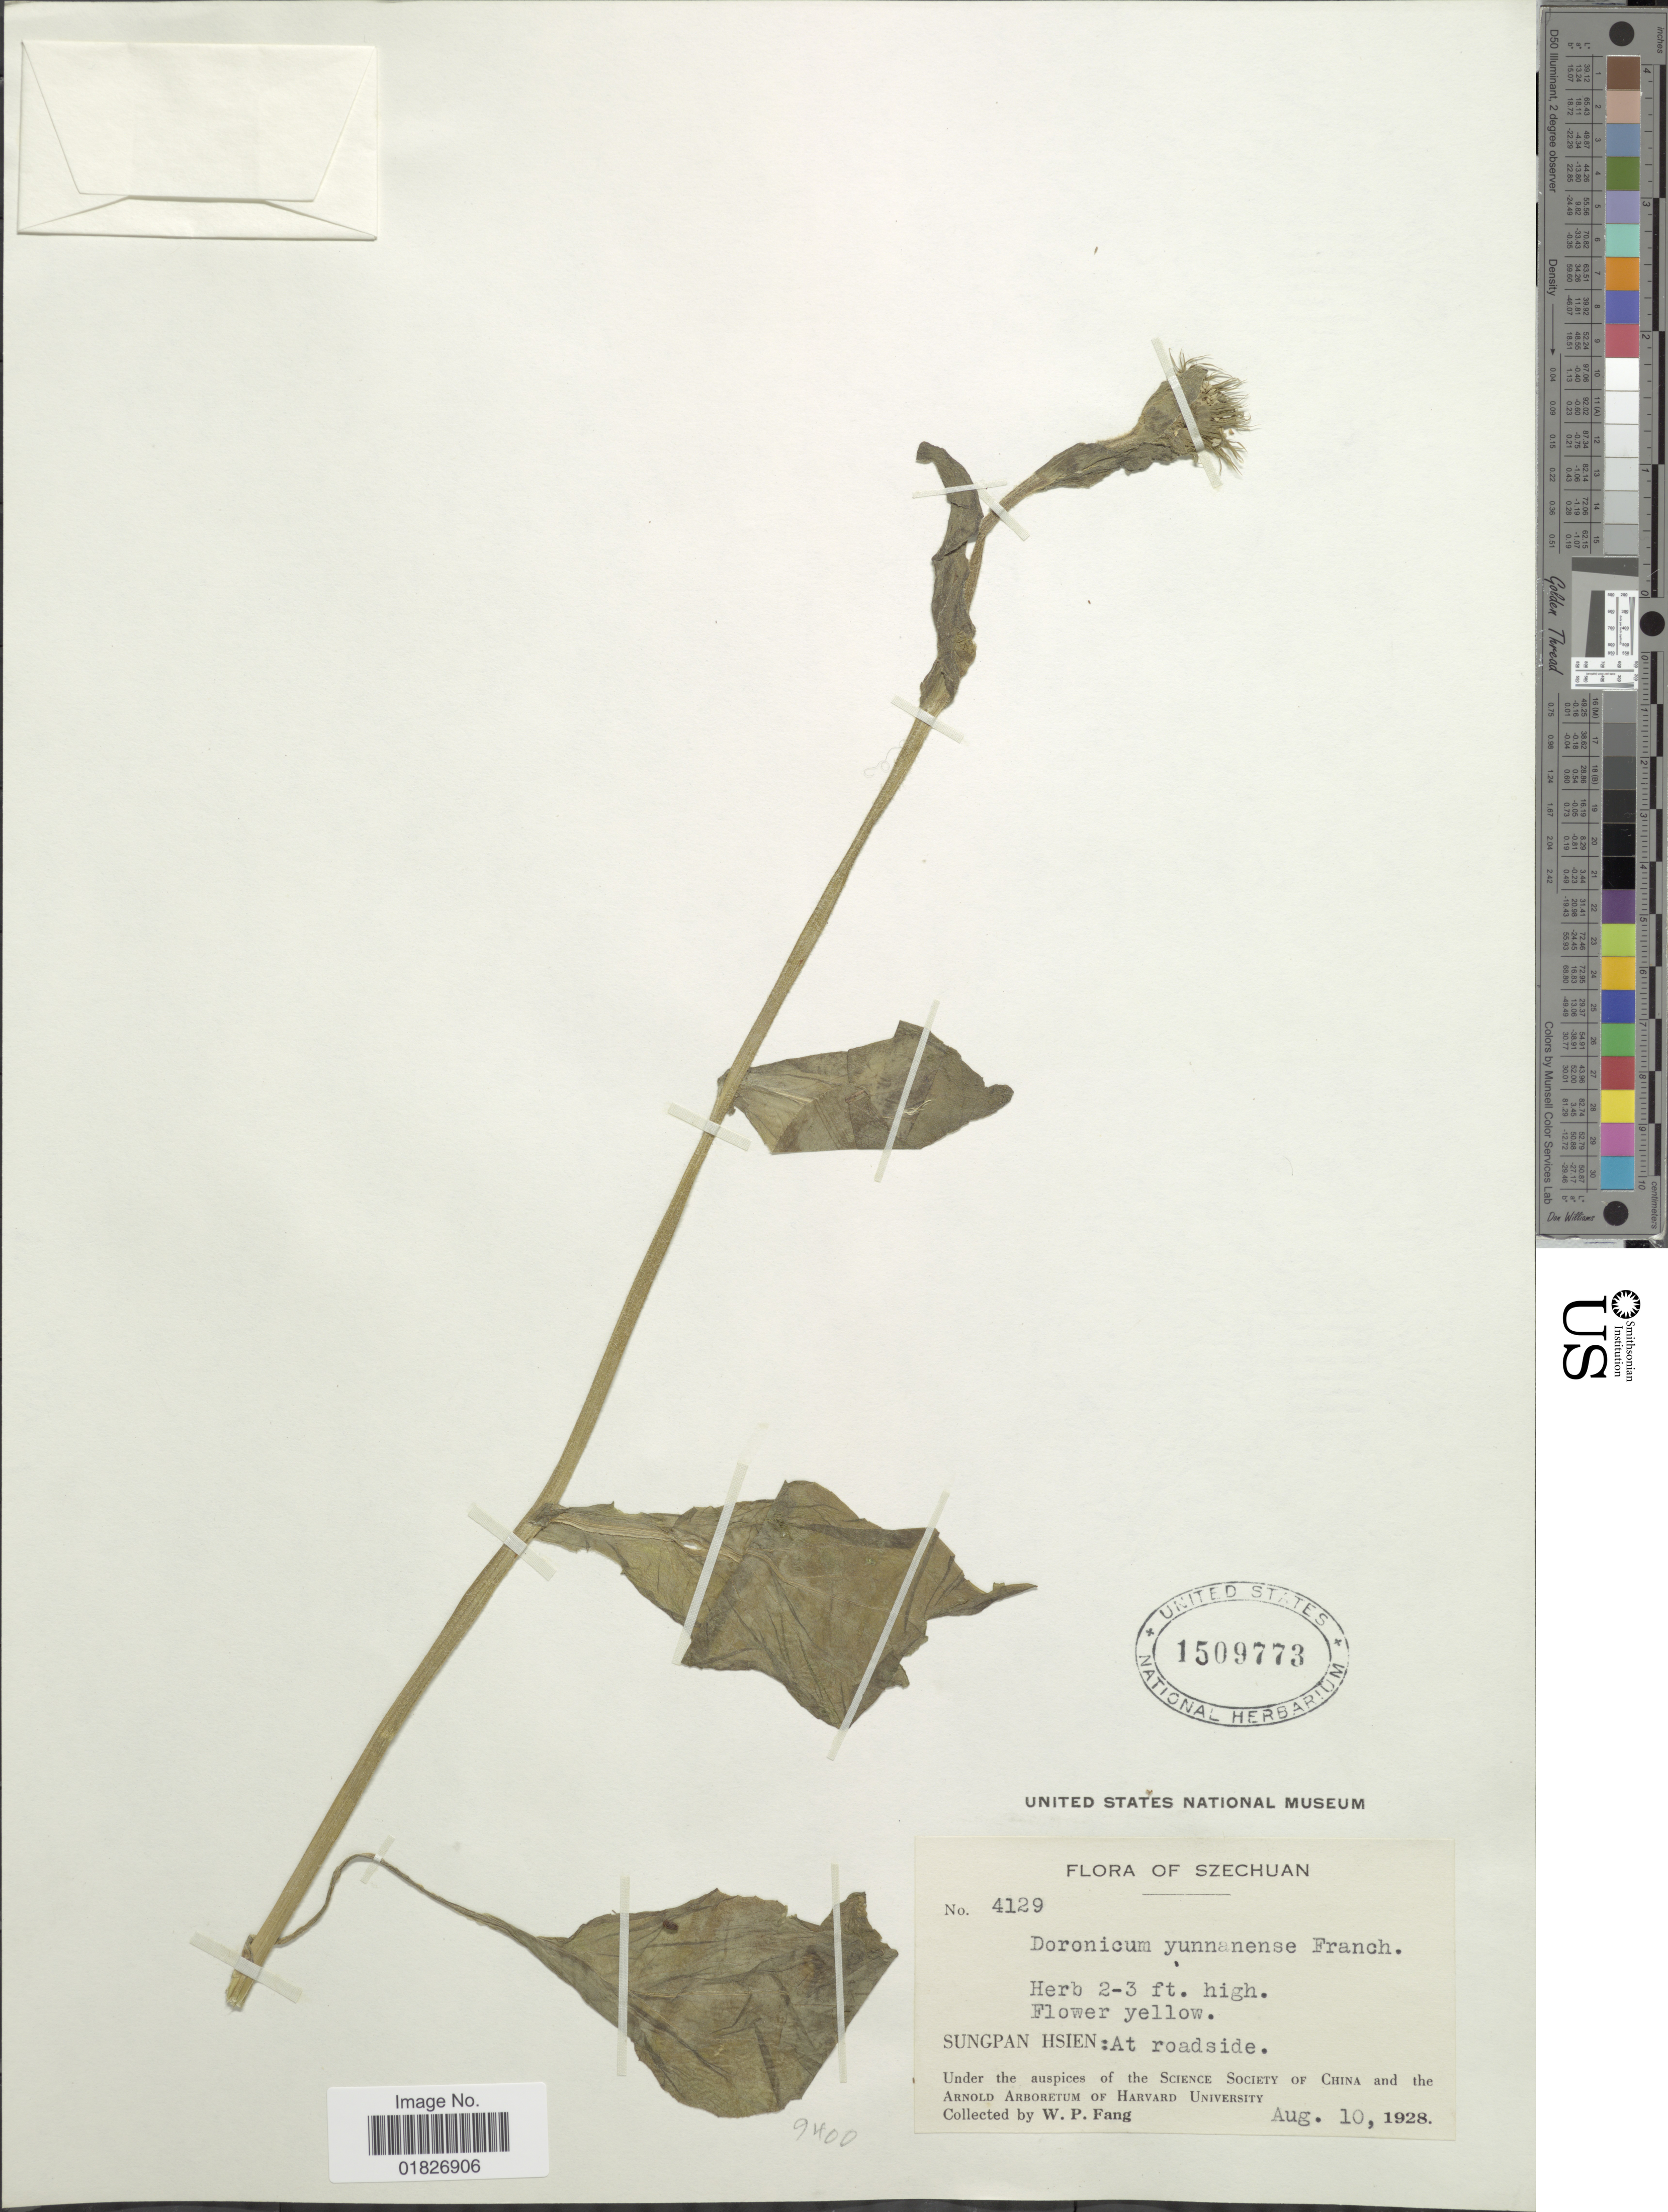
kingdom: Plantae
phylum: Tracheophyta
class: Magnoliopsida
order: Asterales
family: Asteraceae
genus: Doronicum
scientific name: Doronicum turkestanicum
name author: Cavill.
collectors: W. P. Fang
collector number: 4129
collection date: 1928-08-10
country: China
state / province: Sichuan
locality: Szechuan, Sungpan Hsien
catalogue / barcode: US 1509773